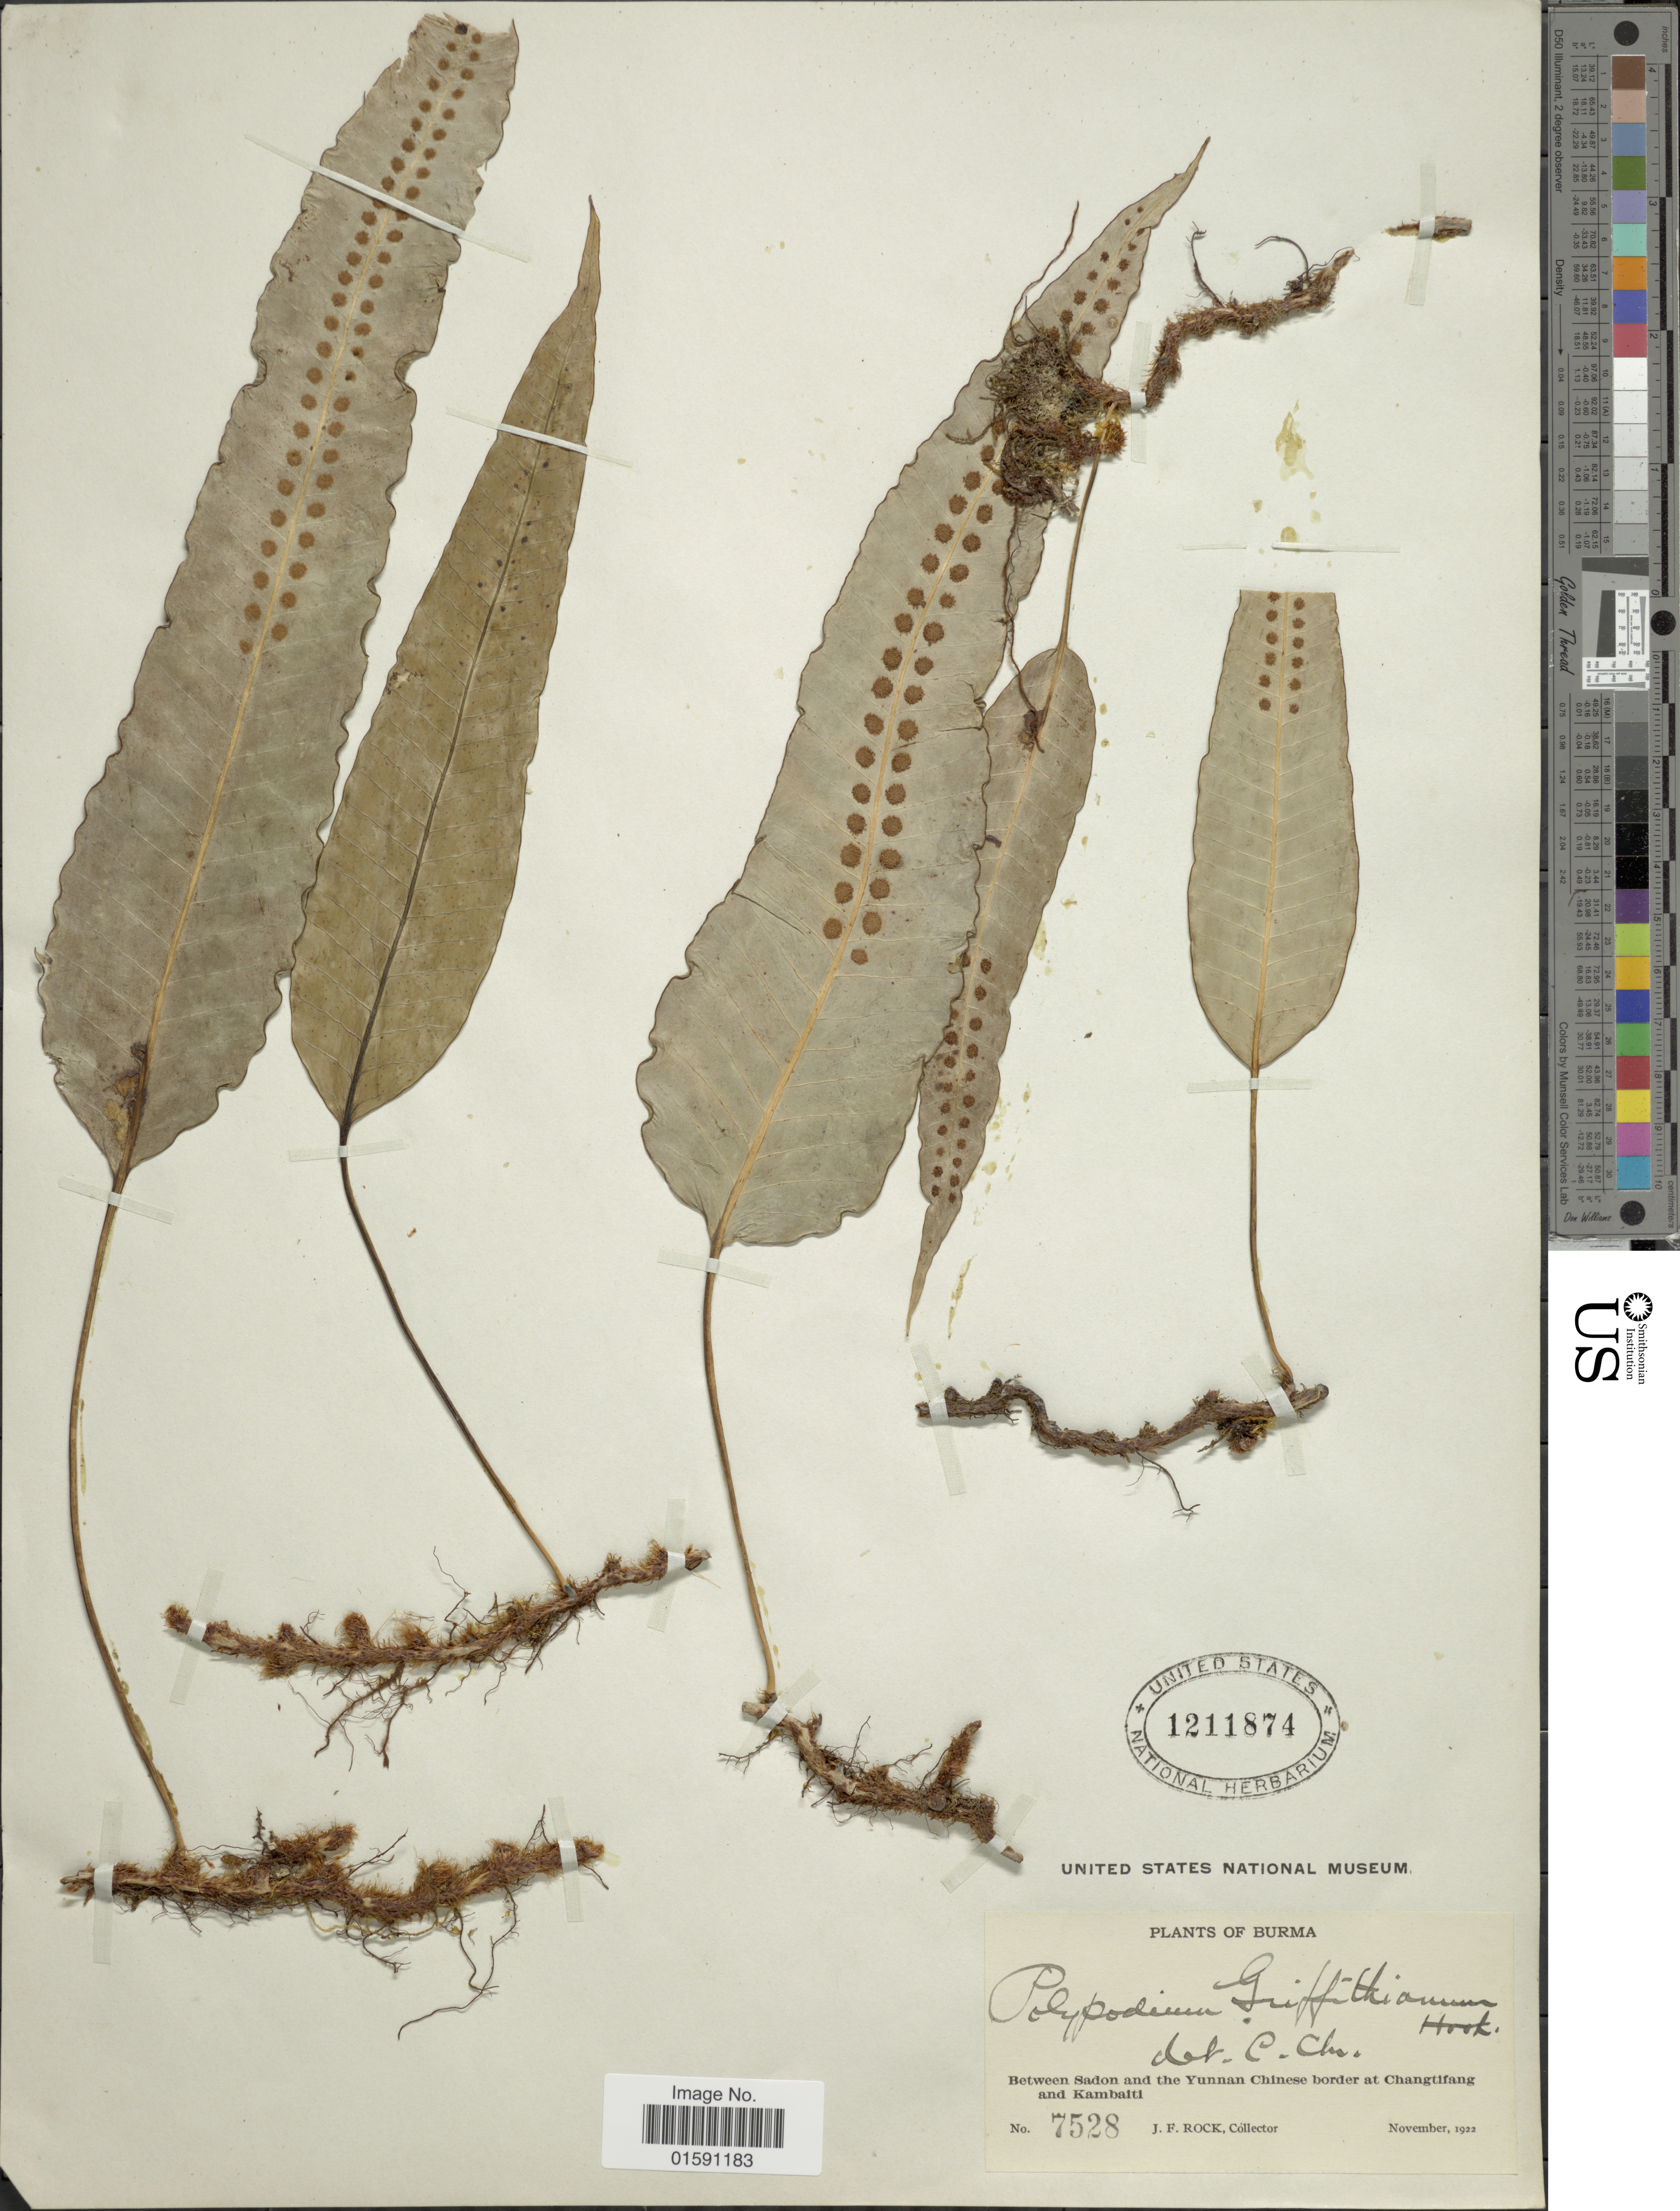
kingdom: Plantae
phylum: Tracheophyta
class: Polypodiopsida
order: Polypodiales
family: Polypodiaceae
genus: Selliguea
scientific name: Selliguea griffithiana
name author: (Hook.) Fraser-Jenk.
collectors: J. Rock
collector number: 7528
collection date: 1922-11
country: China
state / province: Yunnan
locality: Burma. Between Sadon and the Yunnan Chinese border at Changtifang and Kambalti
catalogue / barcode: US 1211874